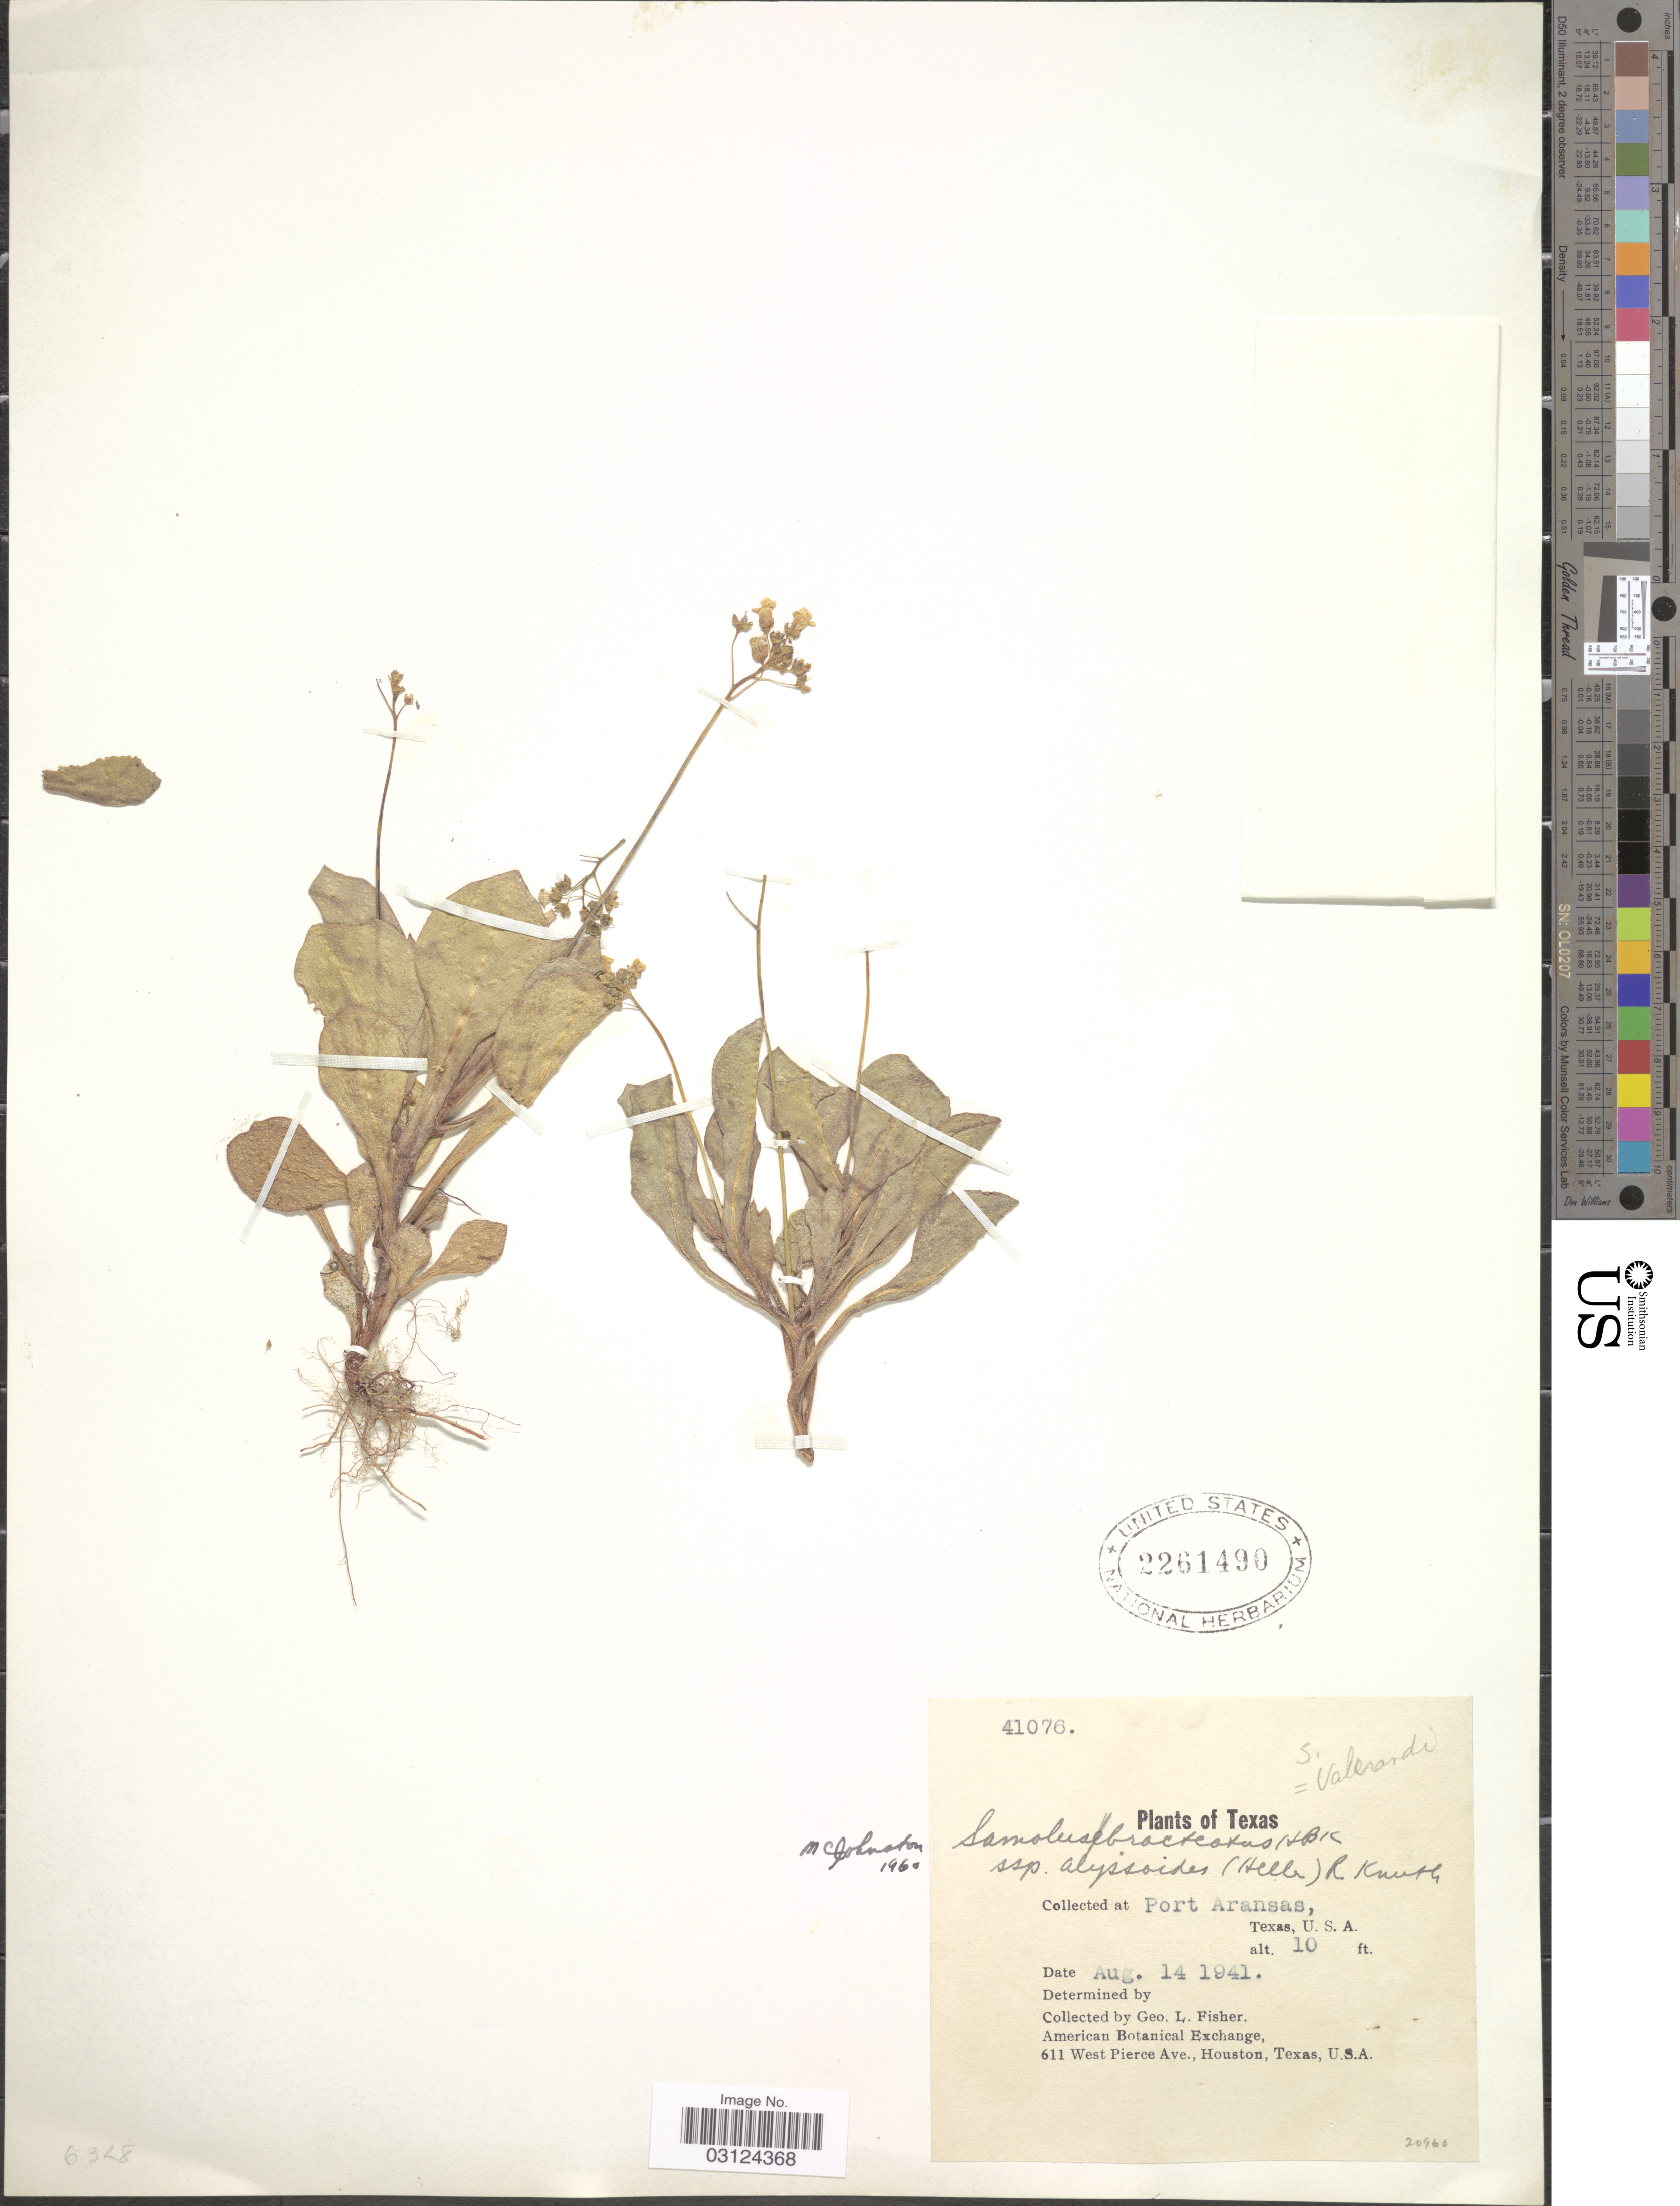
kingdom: Plantae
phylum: Tracheophyta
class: Magnoliopsida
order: Ericales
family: Primulaceae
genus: Samolus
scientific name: Samolus ebracteatus subsp. alyssoides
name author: (A. Heller) R. Knuth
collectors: G. L. Fisher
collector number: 41076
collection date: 1941-08-14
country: United States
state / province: Texas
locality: Port Aransas.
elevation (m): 3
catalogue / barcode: US 2261490